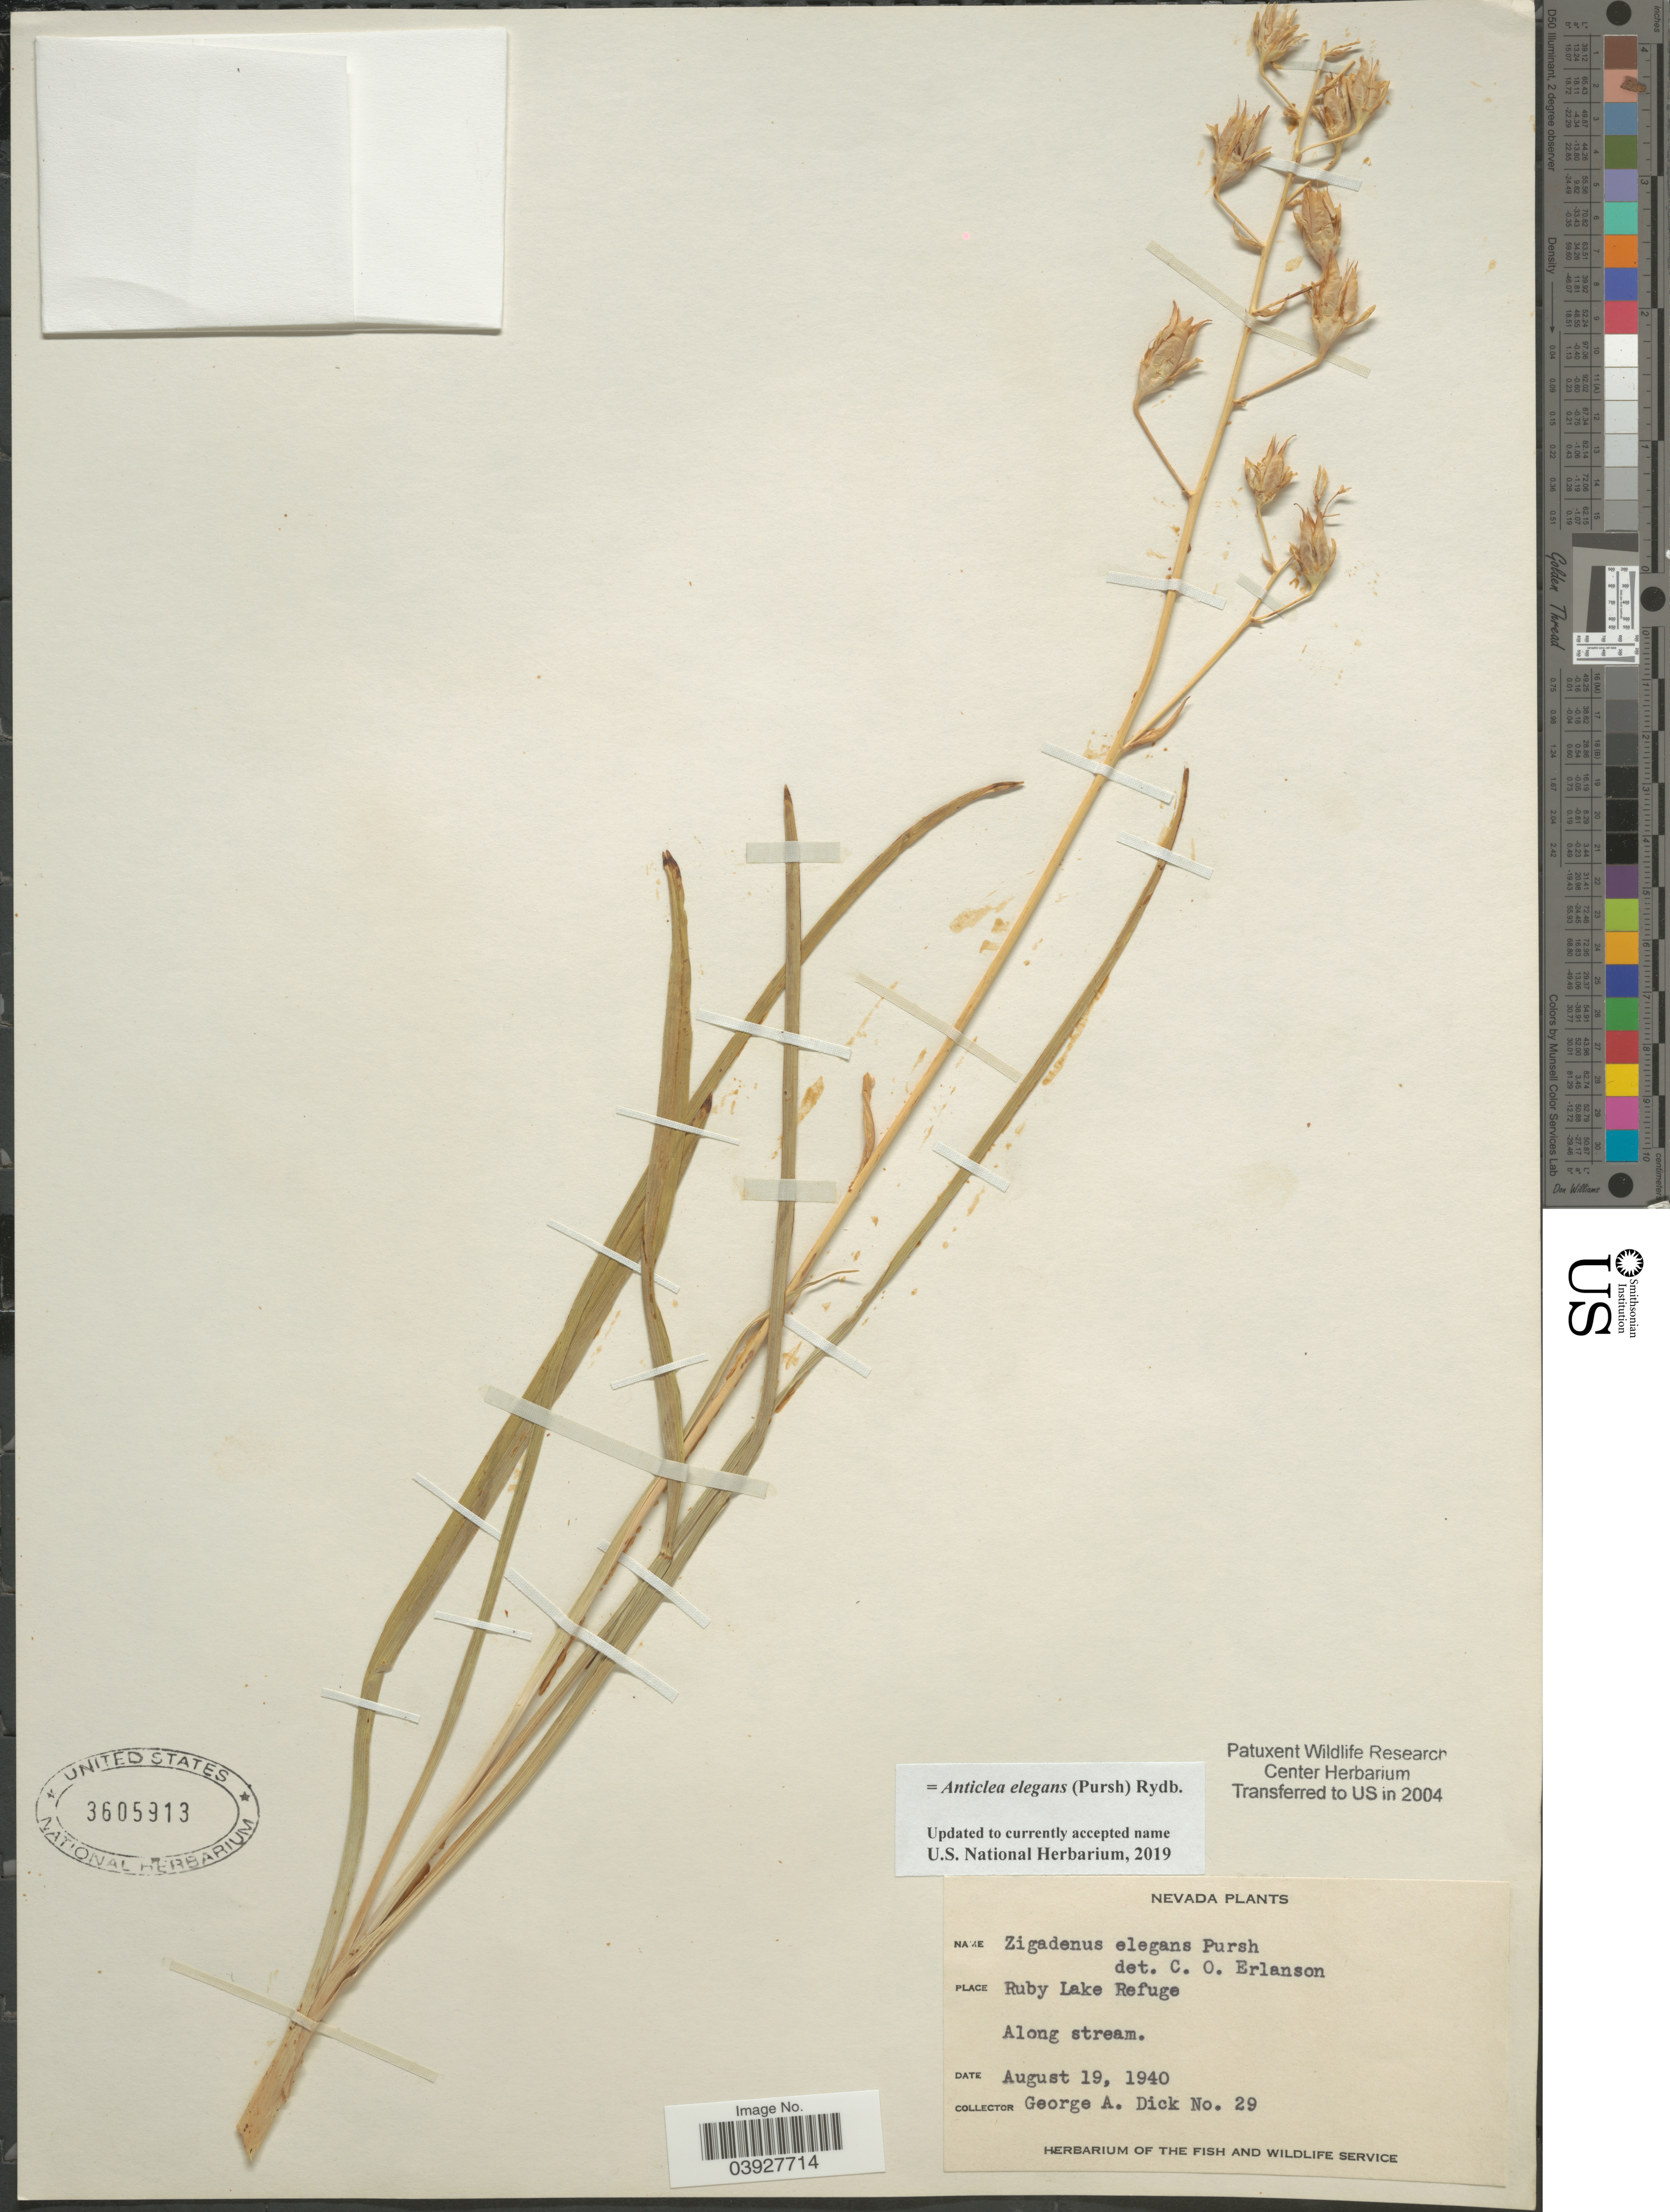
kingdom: Plantae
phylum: Tracheophyta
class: Liliopsida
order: Liliales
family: Melanthiaceae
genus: Anticlea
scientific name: Anticlea elegans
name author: (Pursh) Rydb.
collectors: G. Dick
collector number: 29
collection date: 1940-08-19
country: United States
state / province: Nevada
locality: Ruby Lake Refuge. Along stream.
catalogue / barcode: US 3605913